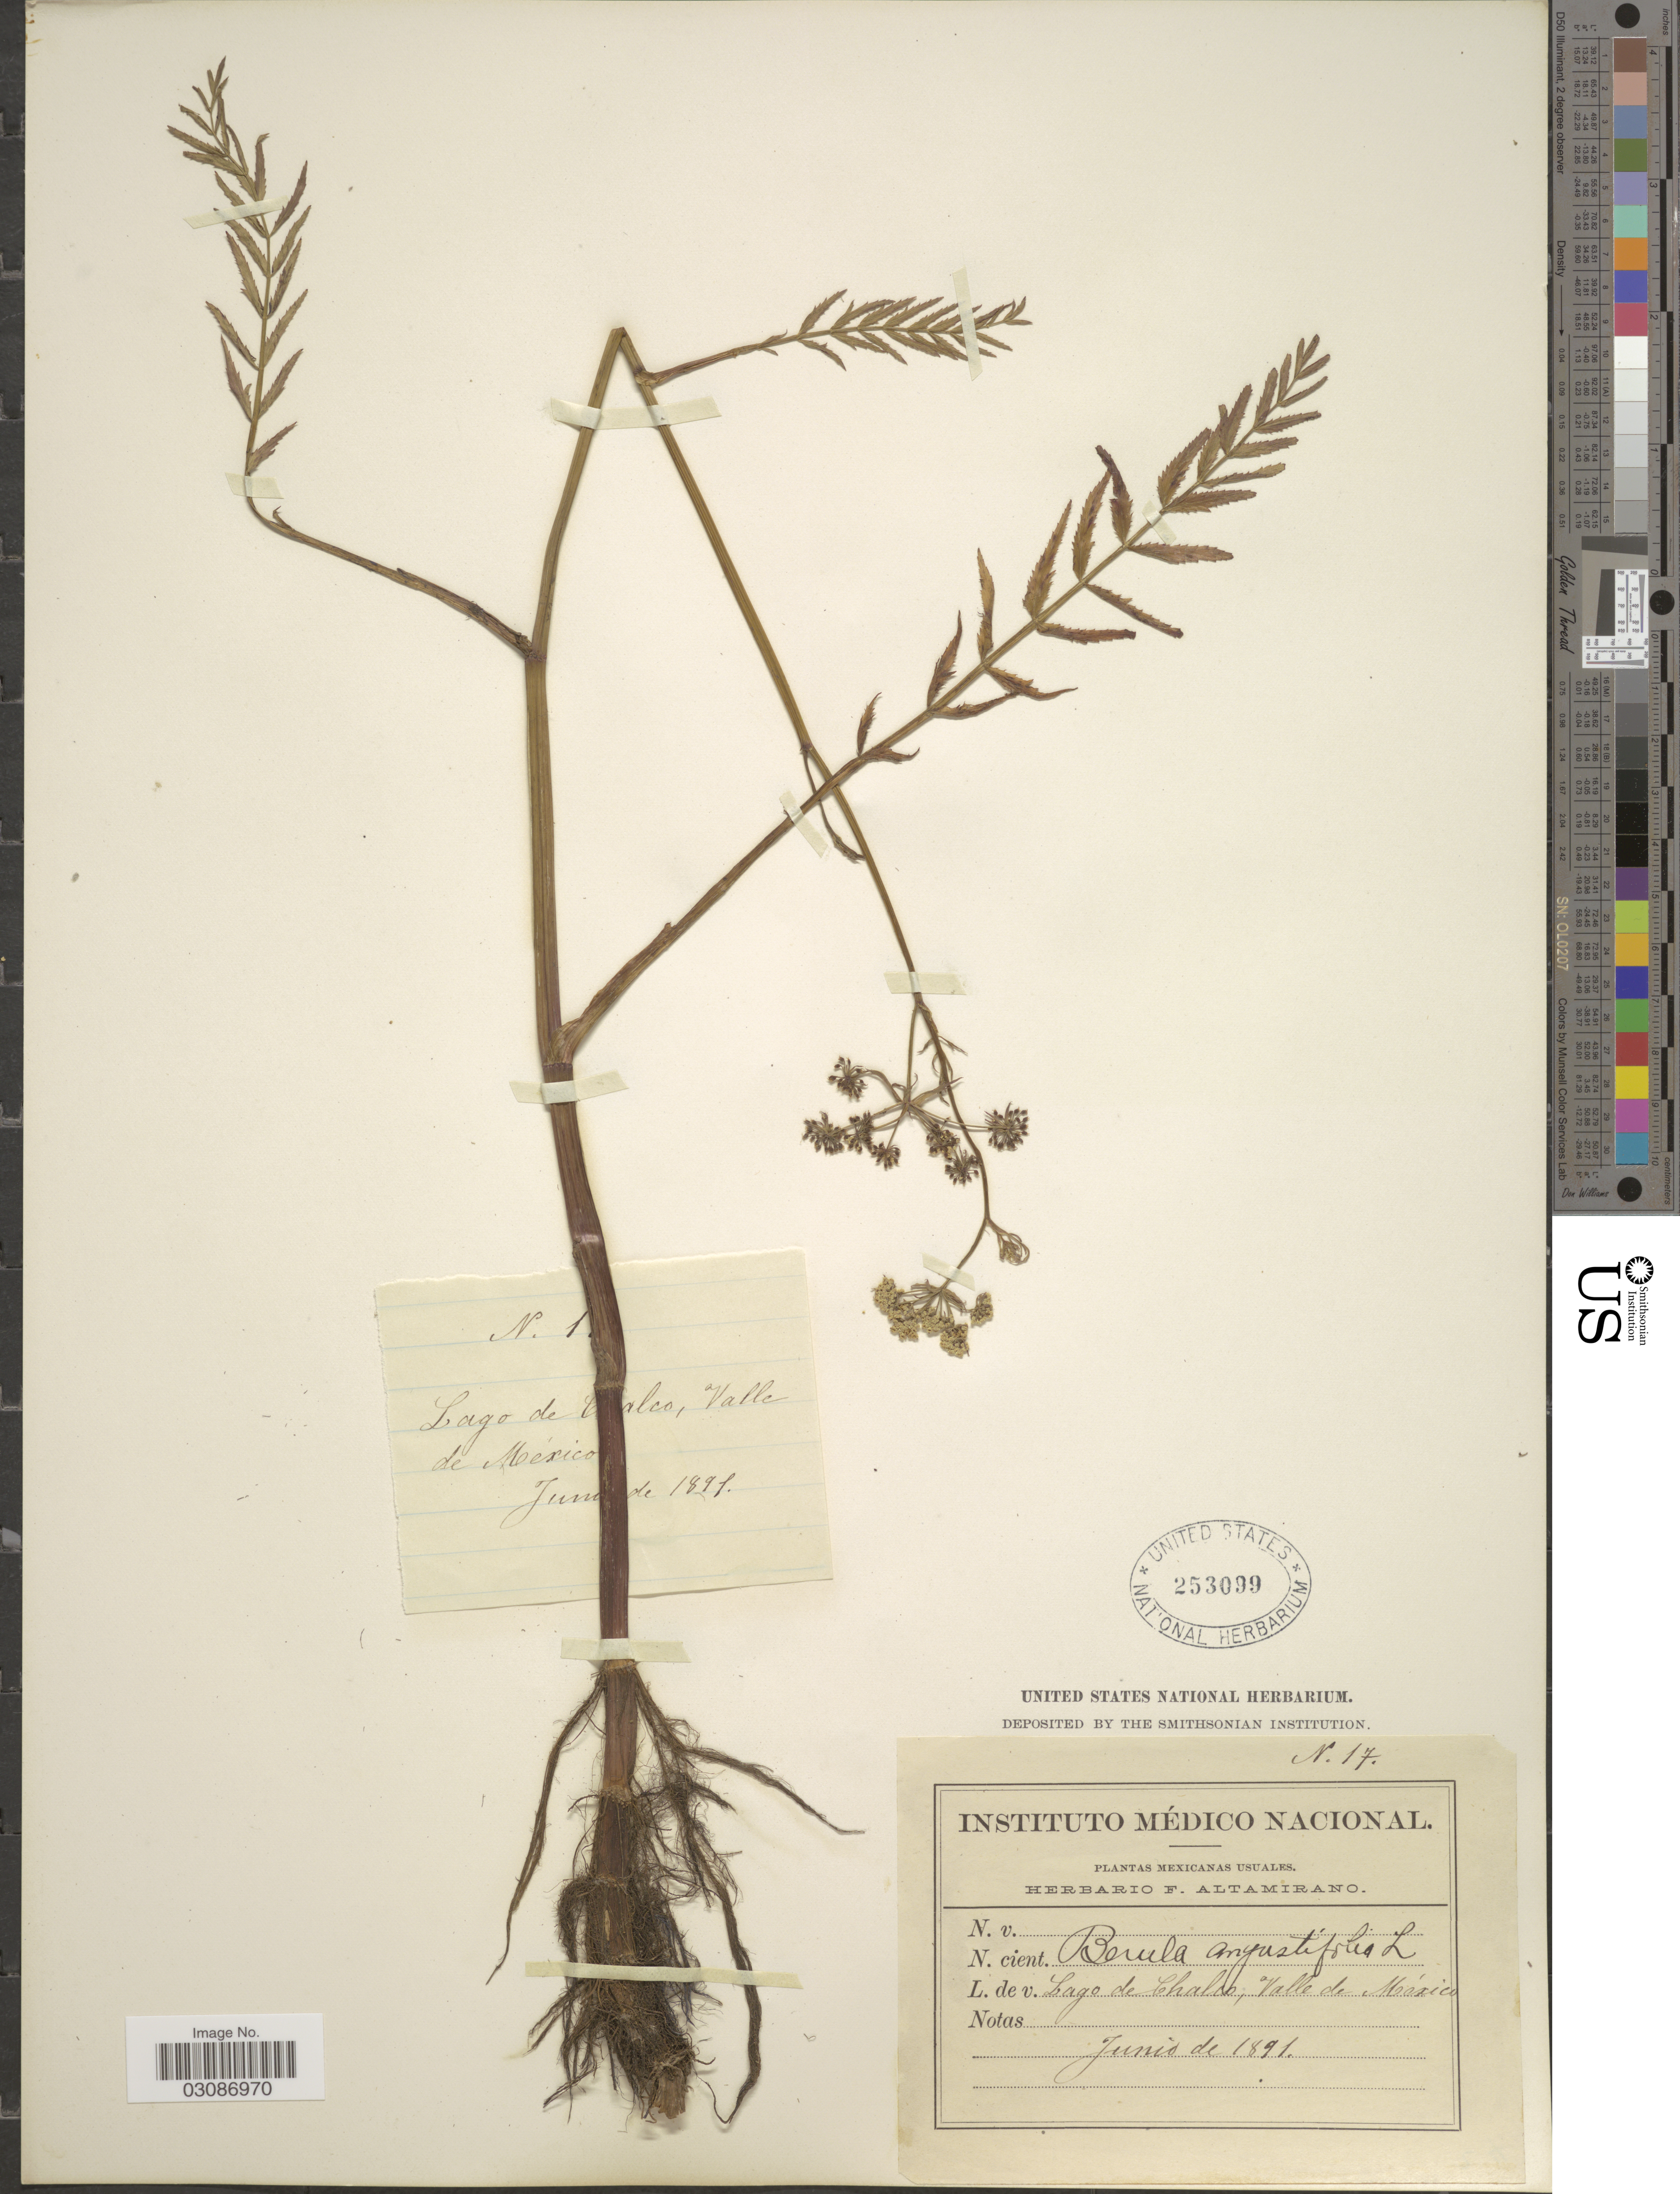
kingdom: Plantae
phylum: Tracheophyta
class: Magnoliopsida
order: Apiales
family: Apiaceae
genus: Berula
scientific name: Berula angustifolia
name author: Mert. & W.D.J. Koch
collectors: Ex herb. F. Altamirano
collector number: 17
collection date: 1891-06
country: Mexico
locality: Lago de Chalco, Valle de México.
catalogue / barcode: US 253099